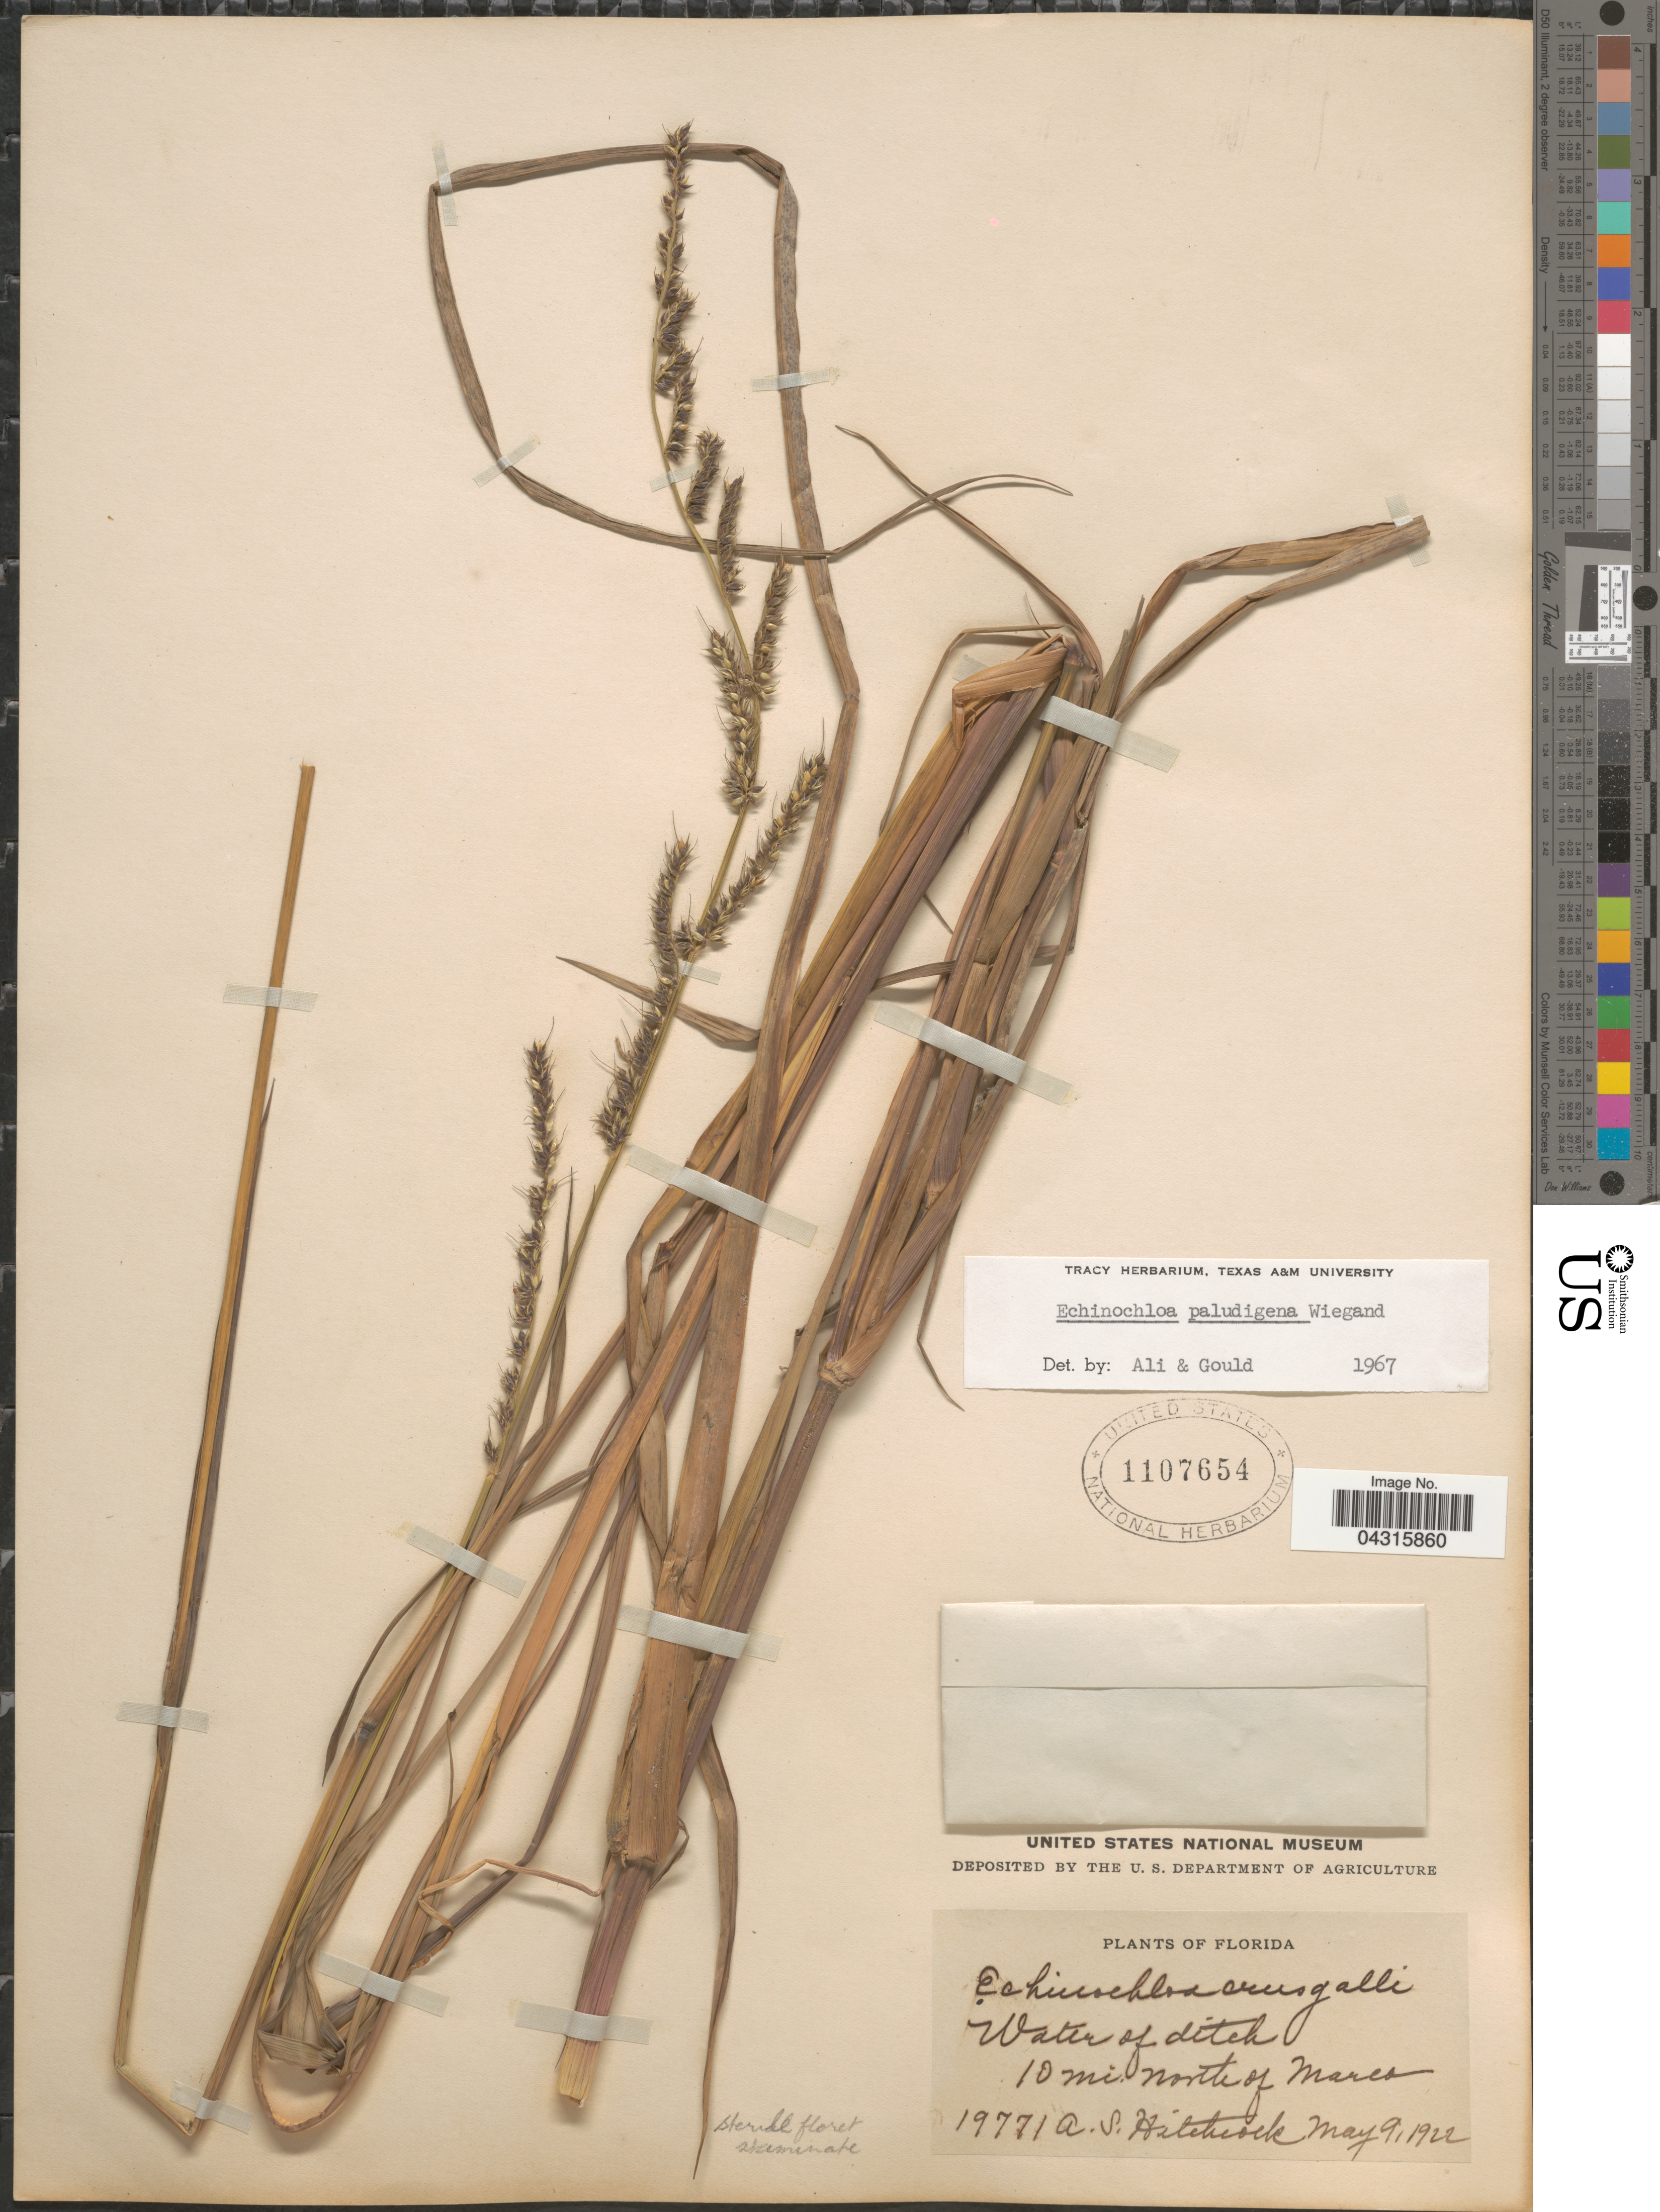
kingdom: Plantae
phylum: Tracheophyta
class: Liliopsida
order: Poales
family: Poaceae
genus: Echinochloa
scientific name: Echinochloa paludigena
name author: Wiegand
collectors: A. S. Hitchcock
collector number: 19771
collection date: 1922-05-09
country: United States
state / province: Florida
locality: Water of ditch. 10 mi. north of Marco.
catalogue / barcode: US 1107654